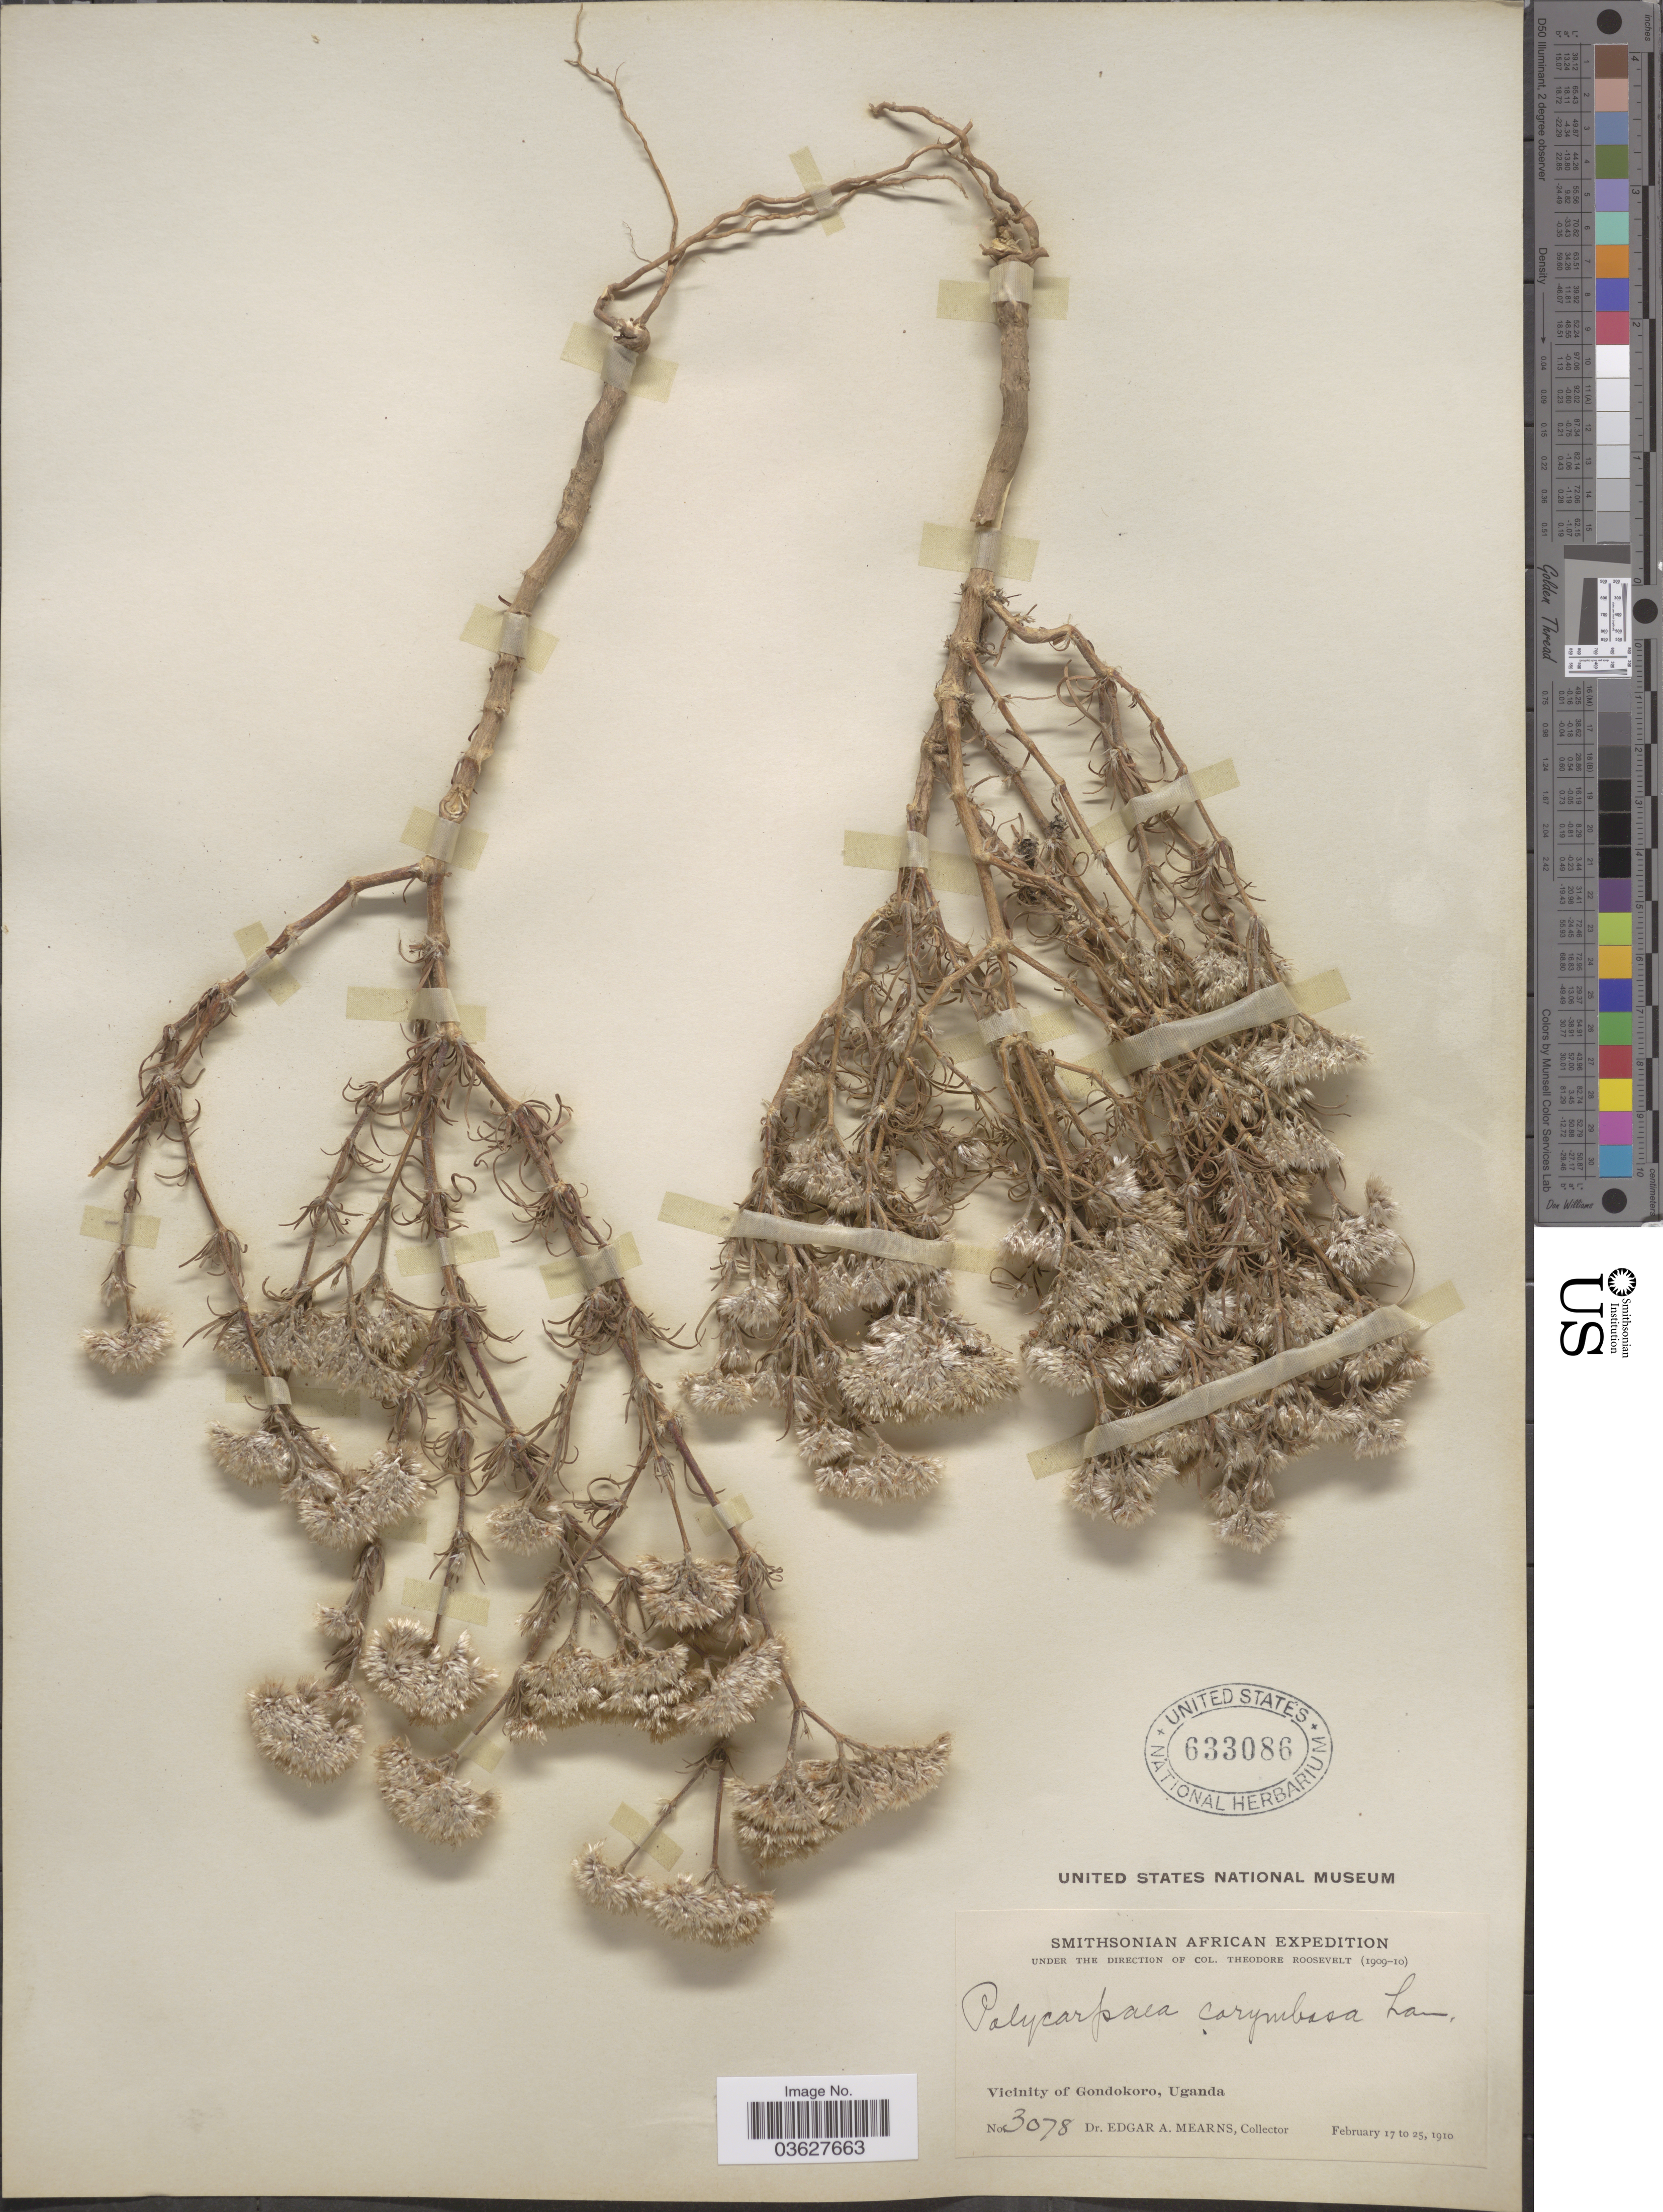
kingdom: Plantae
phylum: Tracheophyta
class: Magnoliopsida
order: Caryophyllales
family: Caryophyllaceae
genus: Polycarpaea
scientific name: Polycarpaea corymbosa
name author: (L.) Lam.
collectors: E. A. Mearns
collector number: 3078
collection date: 1910-02-17/1910-02-25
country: Uganda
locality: Vicinity of Gondokoro.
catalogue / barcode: US 633086